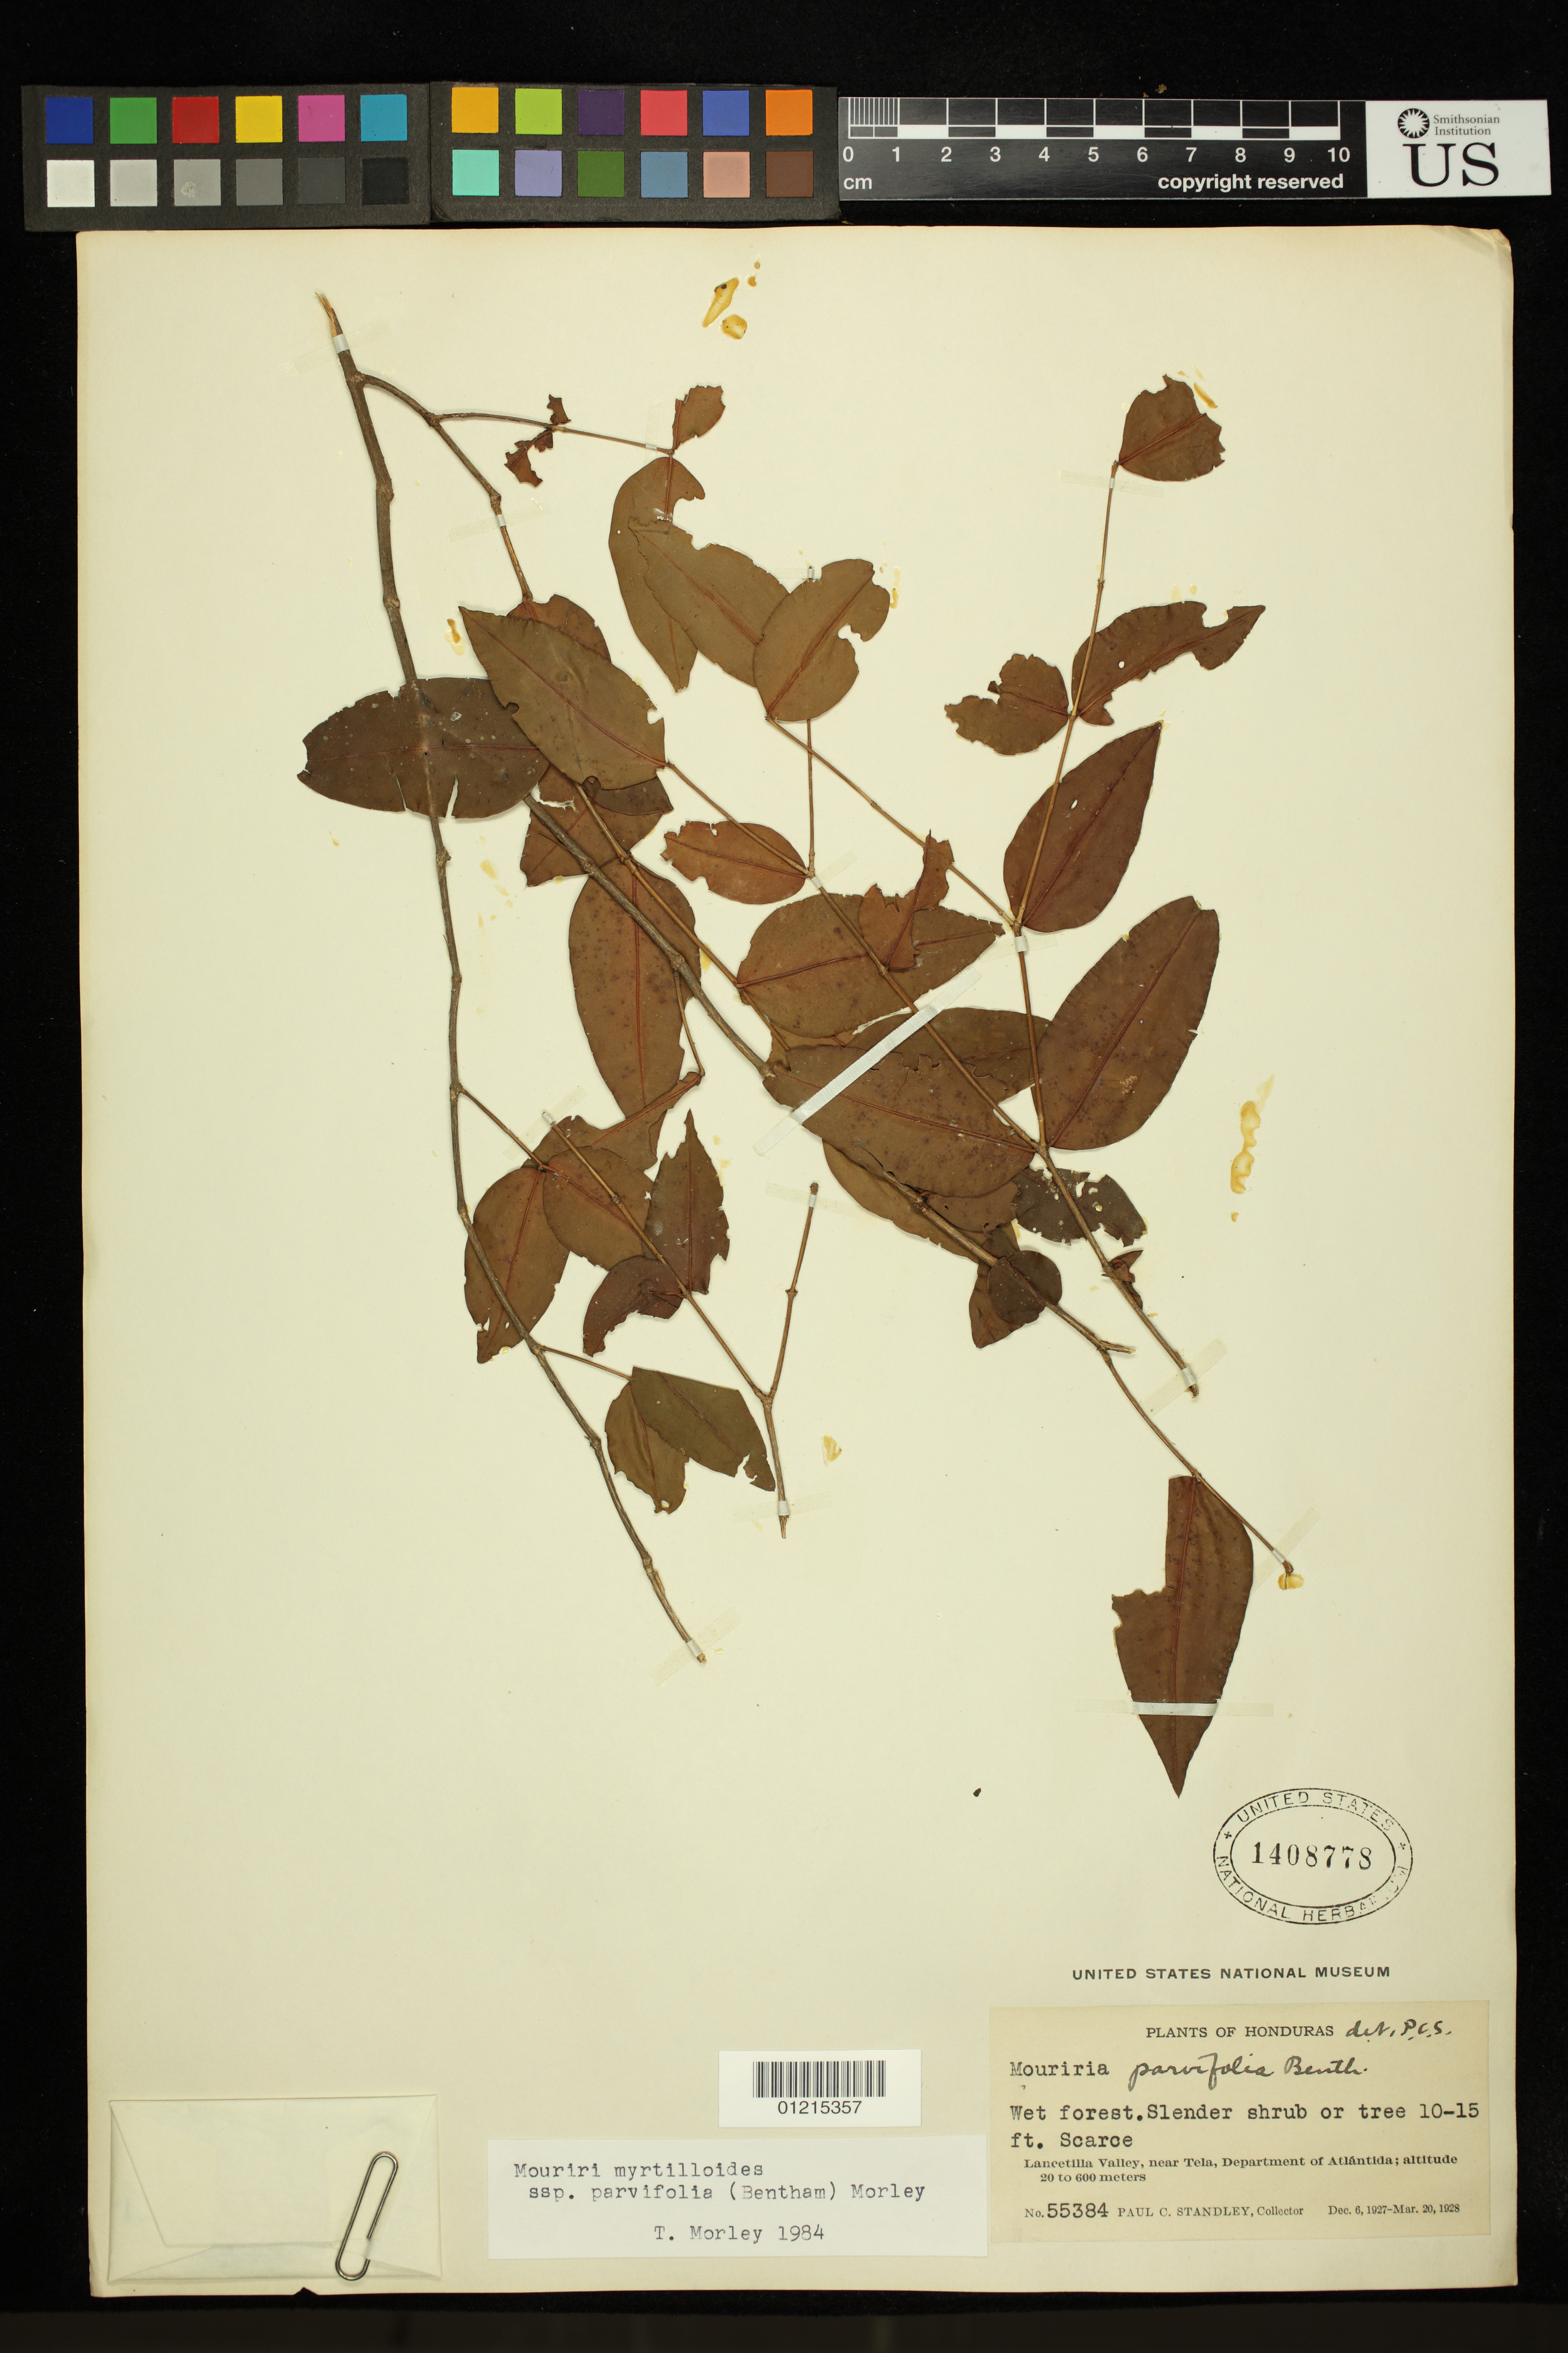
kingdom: Plantae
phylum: Tracheophyta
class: Magnoliopsida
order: Myrtales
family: Melastomataceae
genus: Mouriri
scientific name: Mouriri parvifolia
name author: Benth.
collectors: P. C. Standley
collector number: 55384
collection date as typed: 06 Dec 1927 to 20 Mar 1928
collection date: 1927-12-06/1928-03-20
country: Honduras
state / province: Atlántida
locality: Lancetilla Valley, near Tela.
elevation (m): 20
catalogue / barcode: US 1408778